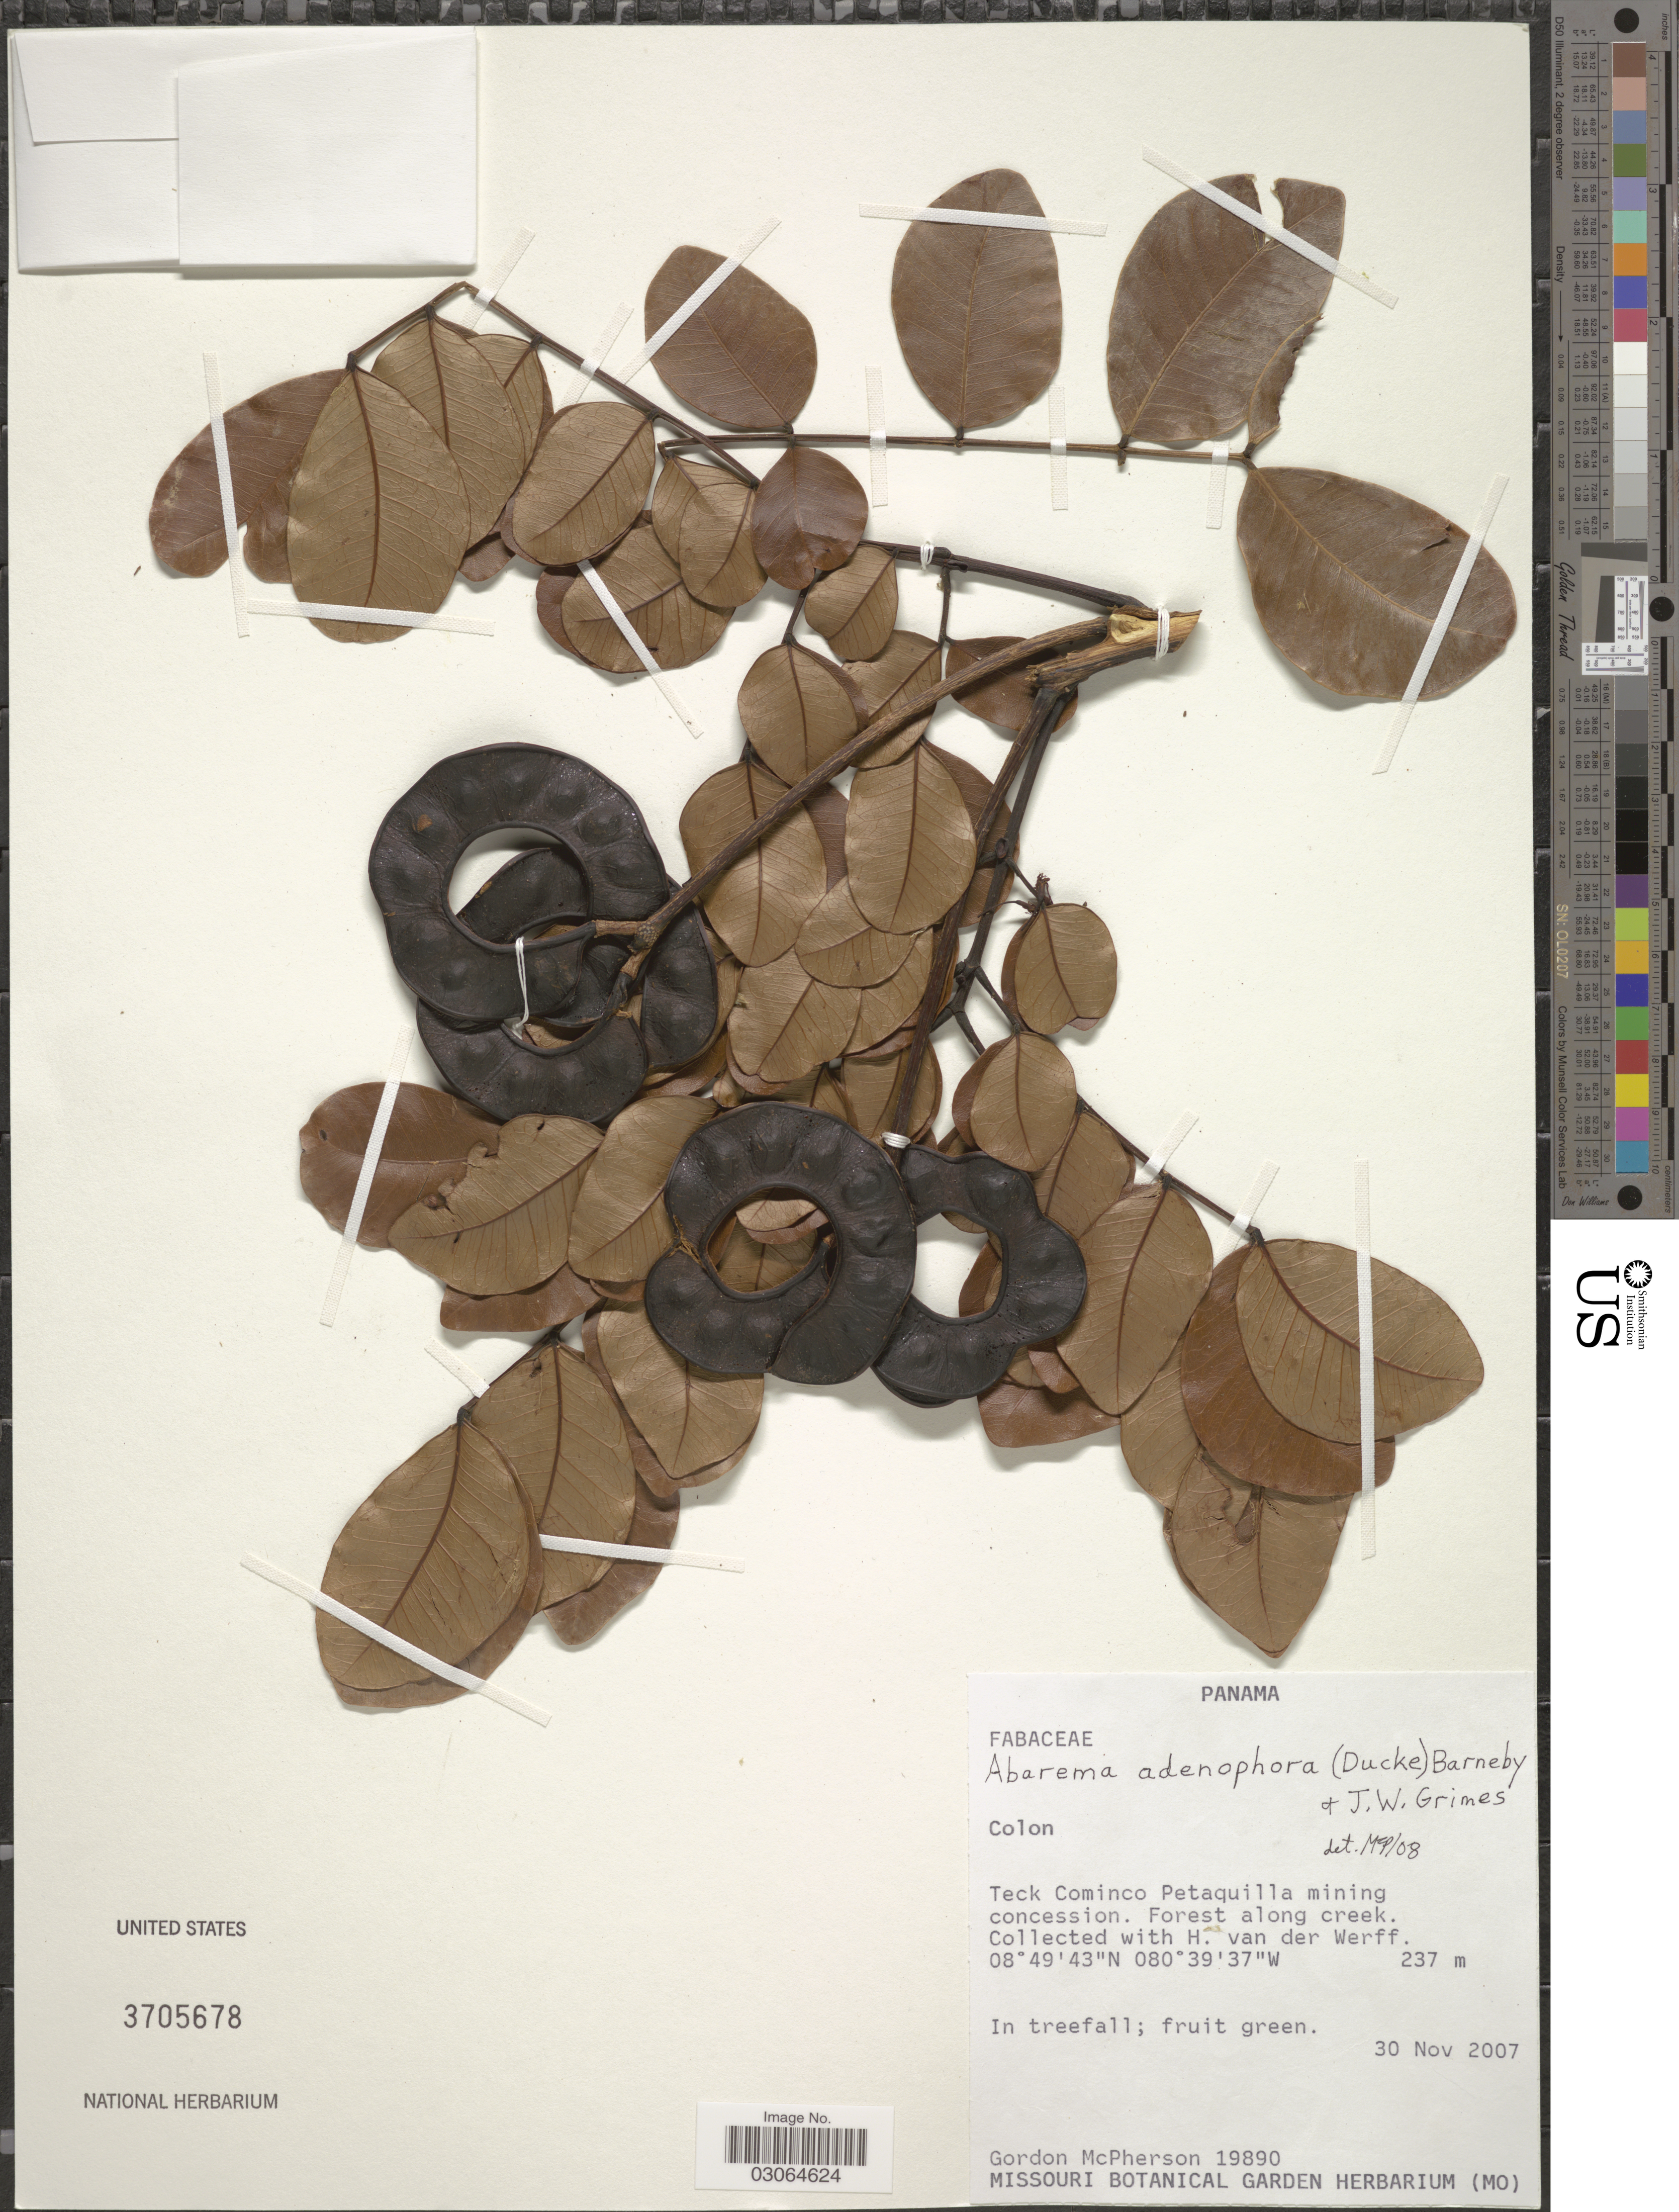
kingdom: Plantae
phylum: Tracheophyta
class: Magnoliopsida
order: Fabales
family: Fabaceae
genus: Abarema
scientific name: Abarema adenophora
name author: (Ducke) Barneby & J.W. Grimes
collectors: G. McPherson & H. van der Werff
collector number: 19890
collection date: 2007-11-30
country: Panama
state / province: Colón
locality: Teck Cominco Petaquilla mining concession. Forest along creek.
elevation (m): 237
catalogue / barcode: US 3705678